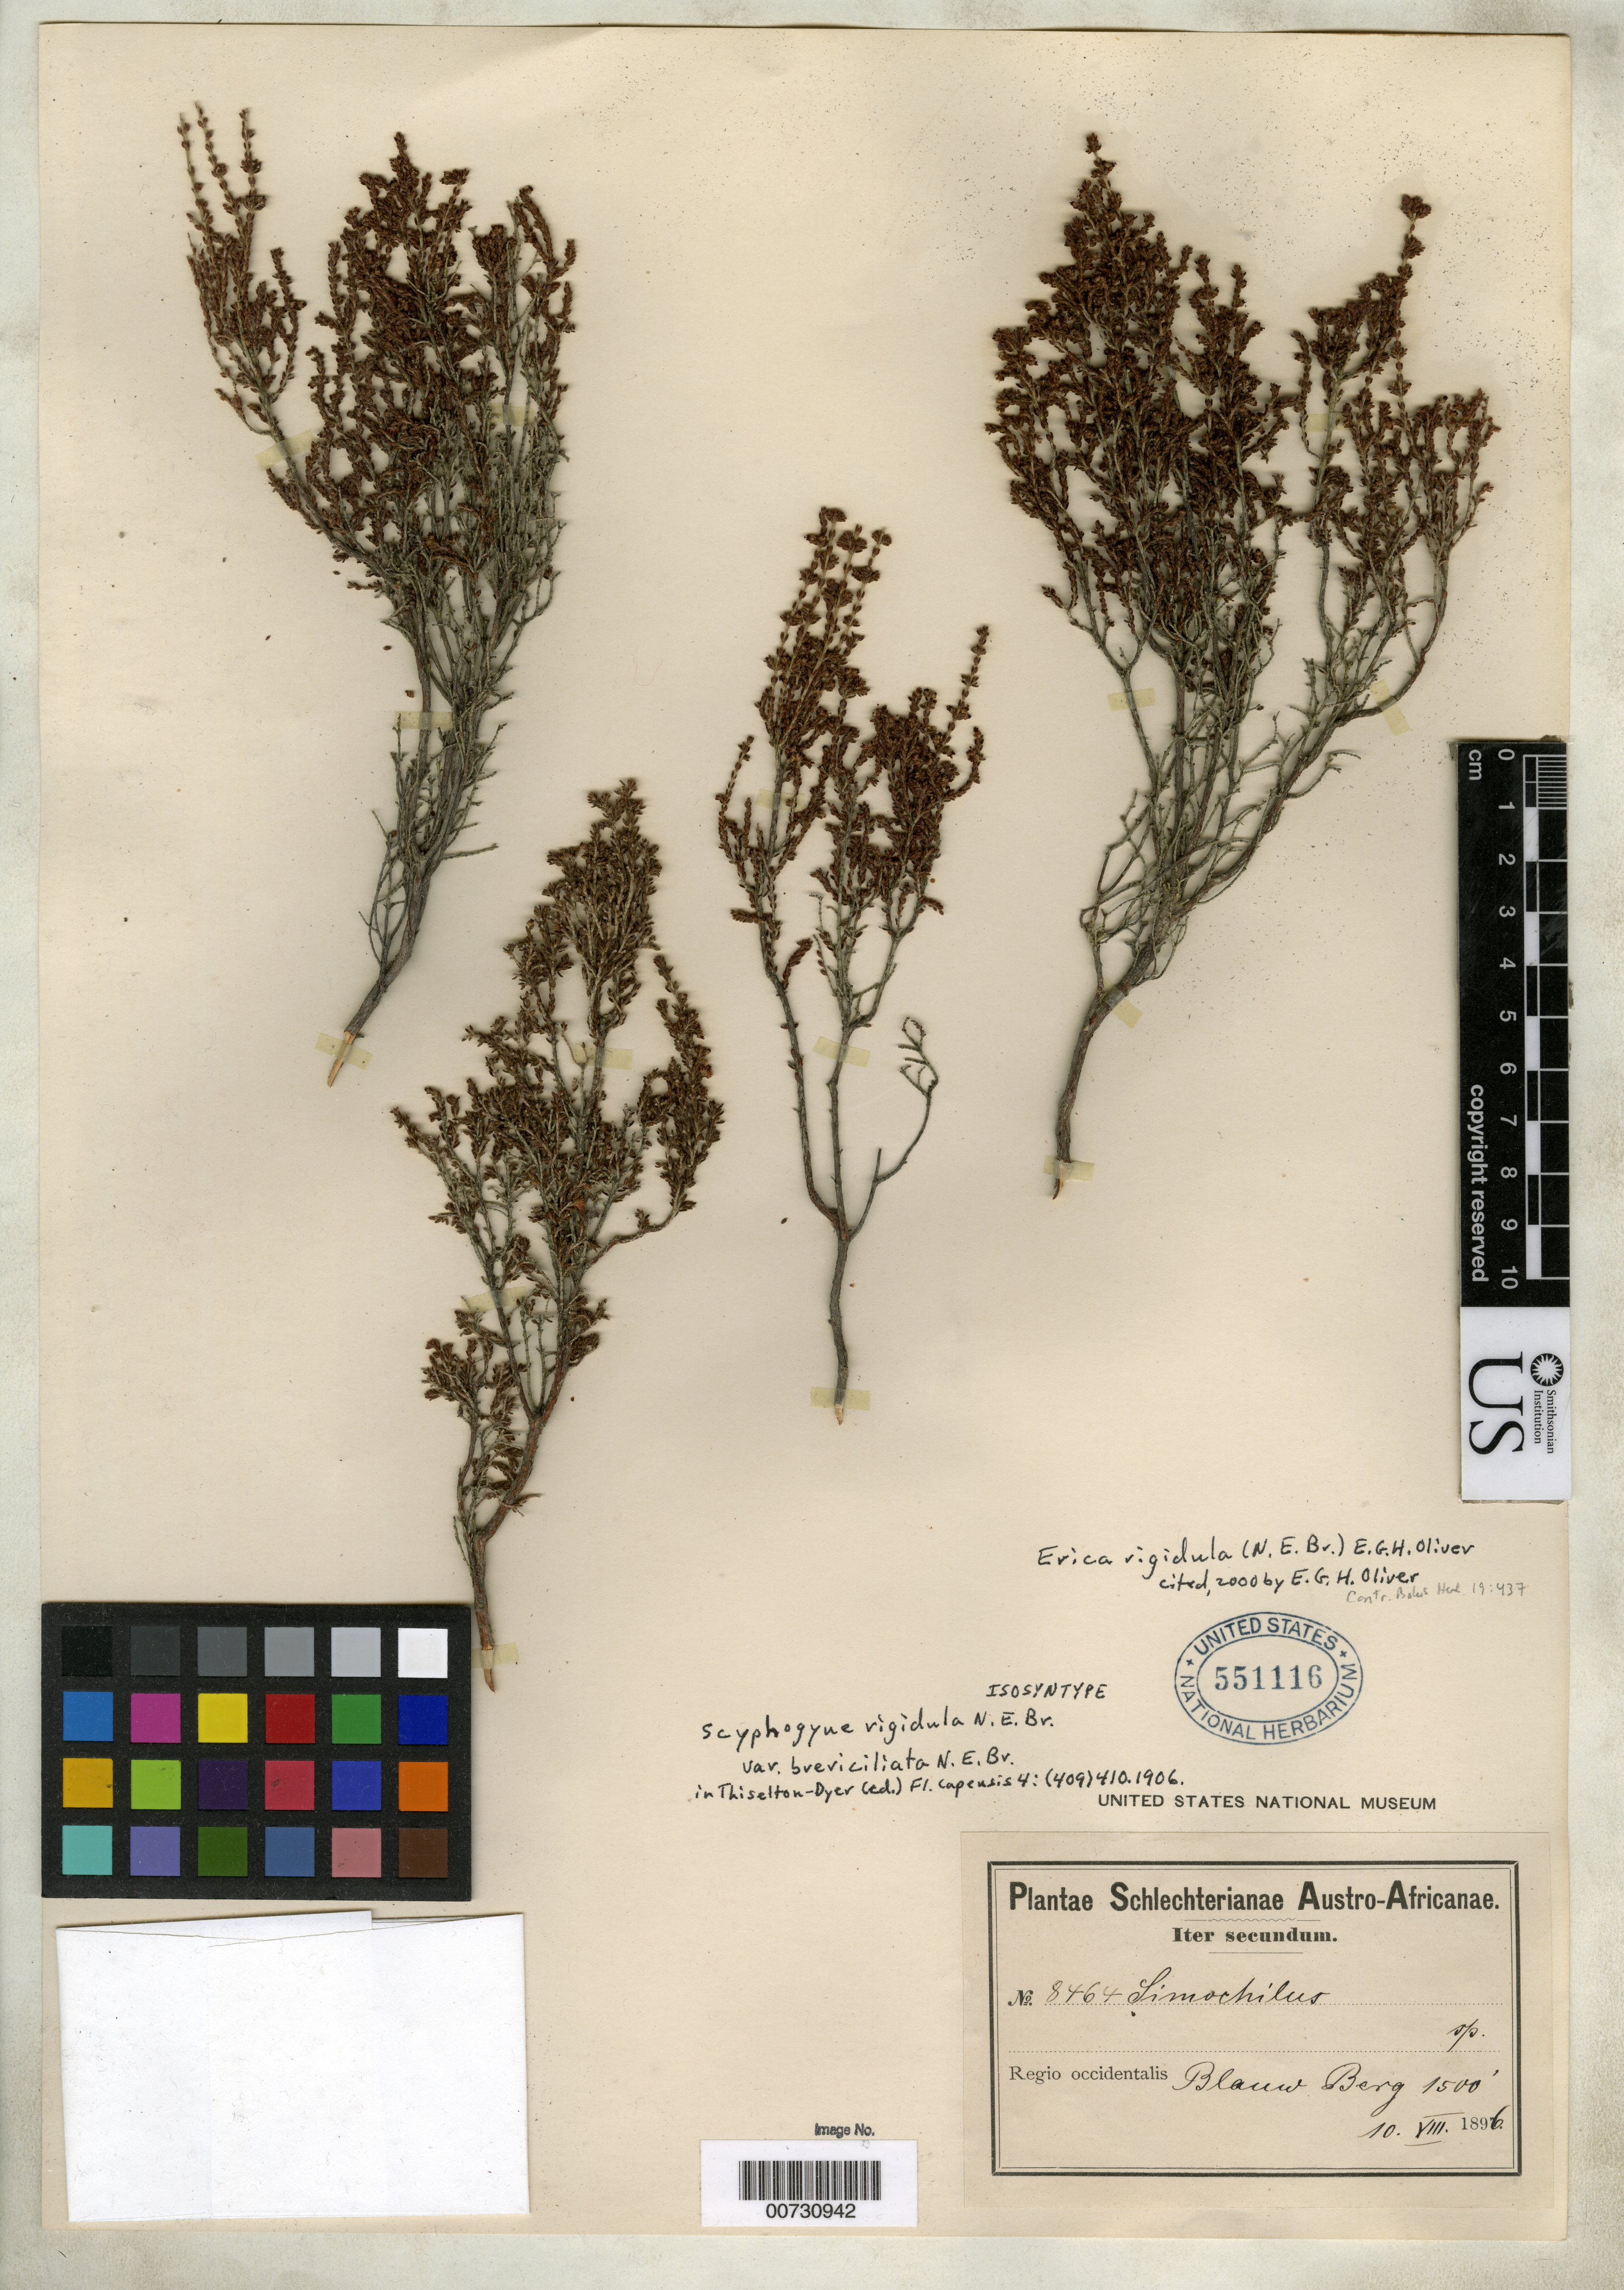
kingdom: Plantae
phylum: Tracheophyta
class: Magnoliopsida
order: Ericales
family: Ericaceae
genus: Scyphogyne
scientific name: Scyphogyne rigidula var. breviciliata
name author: N.E. Br. in Dyer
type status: Isosyntype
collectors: F. R. R. Schlechter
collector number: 8464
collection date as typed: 10 Aug 1896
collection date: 1896-08-10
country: South Africa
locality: Regio occidentalis, Blauw Berg.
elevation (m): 457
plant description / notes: Collection (but not US sheet) cited 2000 by E.G.H. Oliver, Contr. Bolus Herb. 19: 437.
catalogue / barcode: US 551116